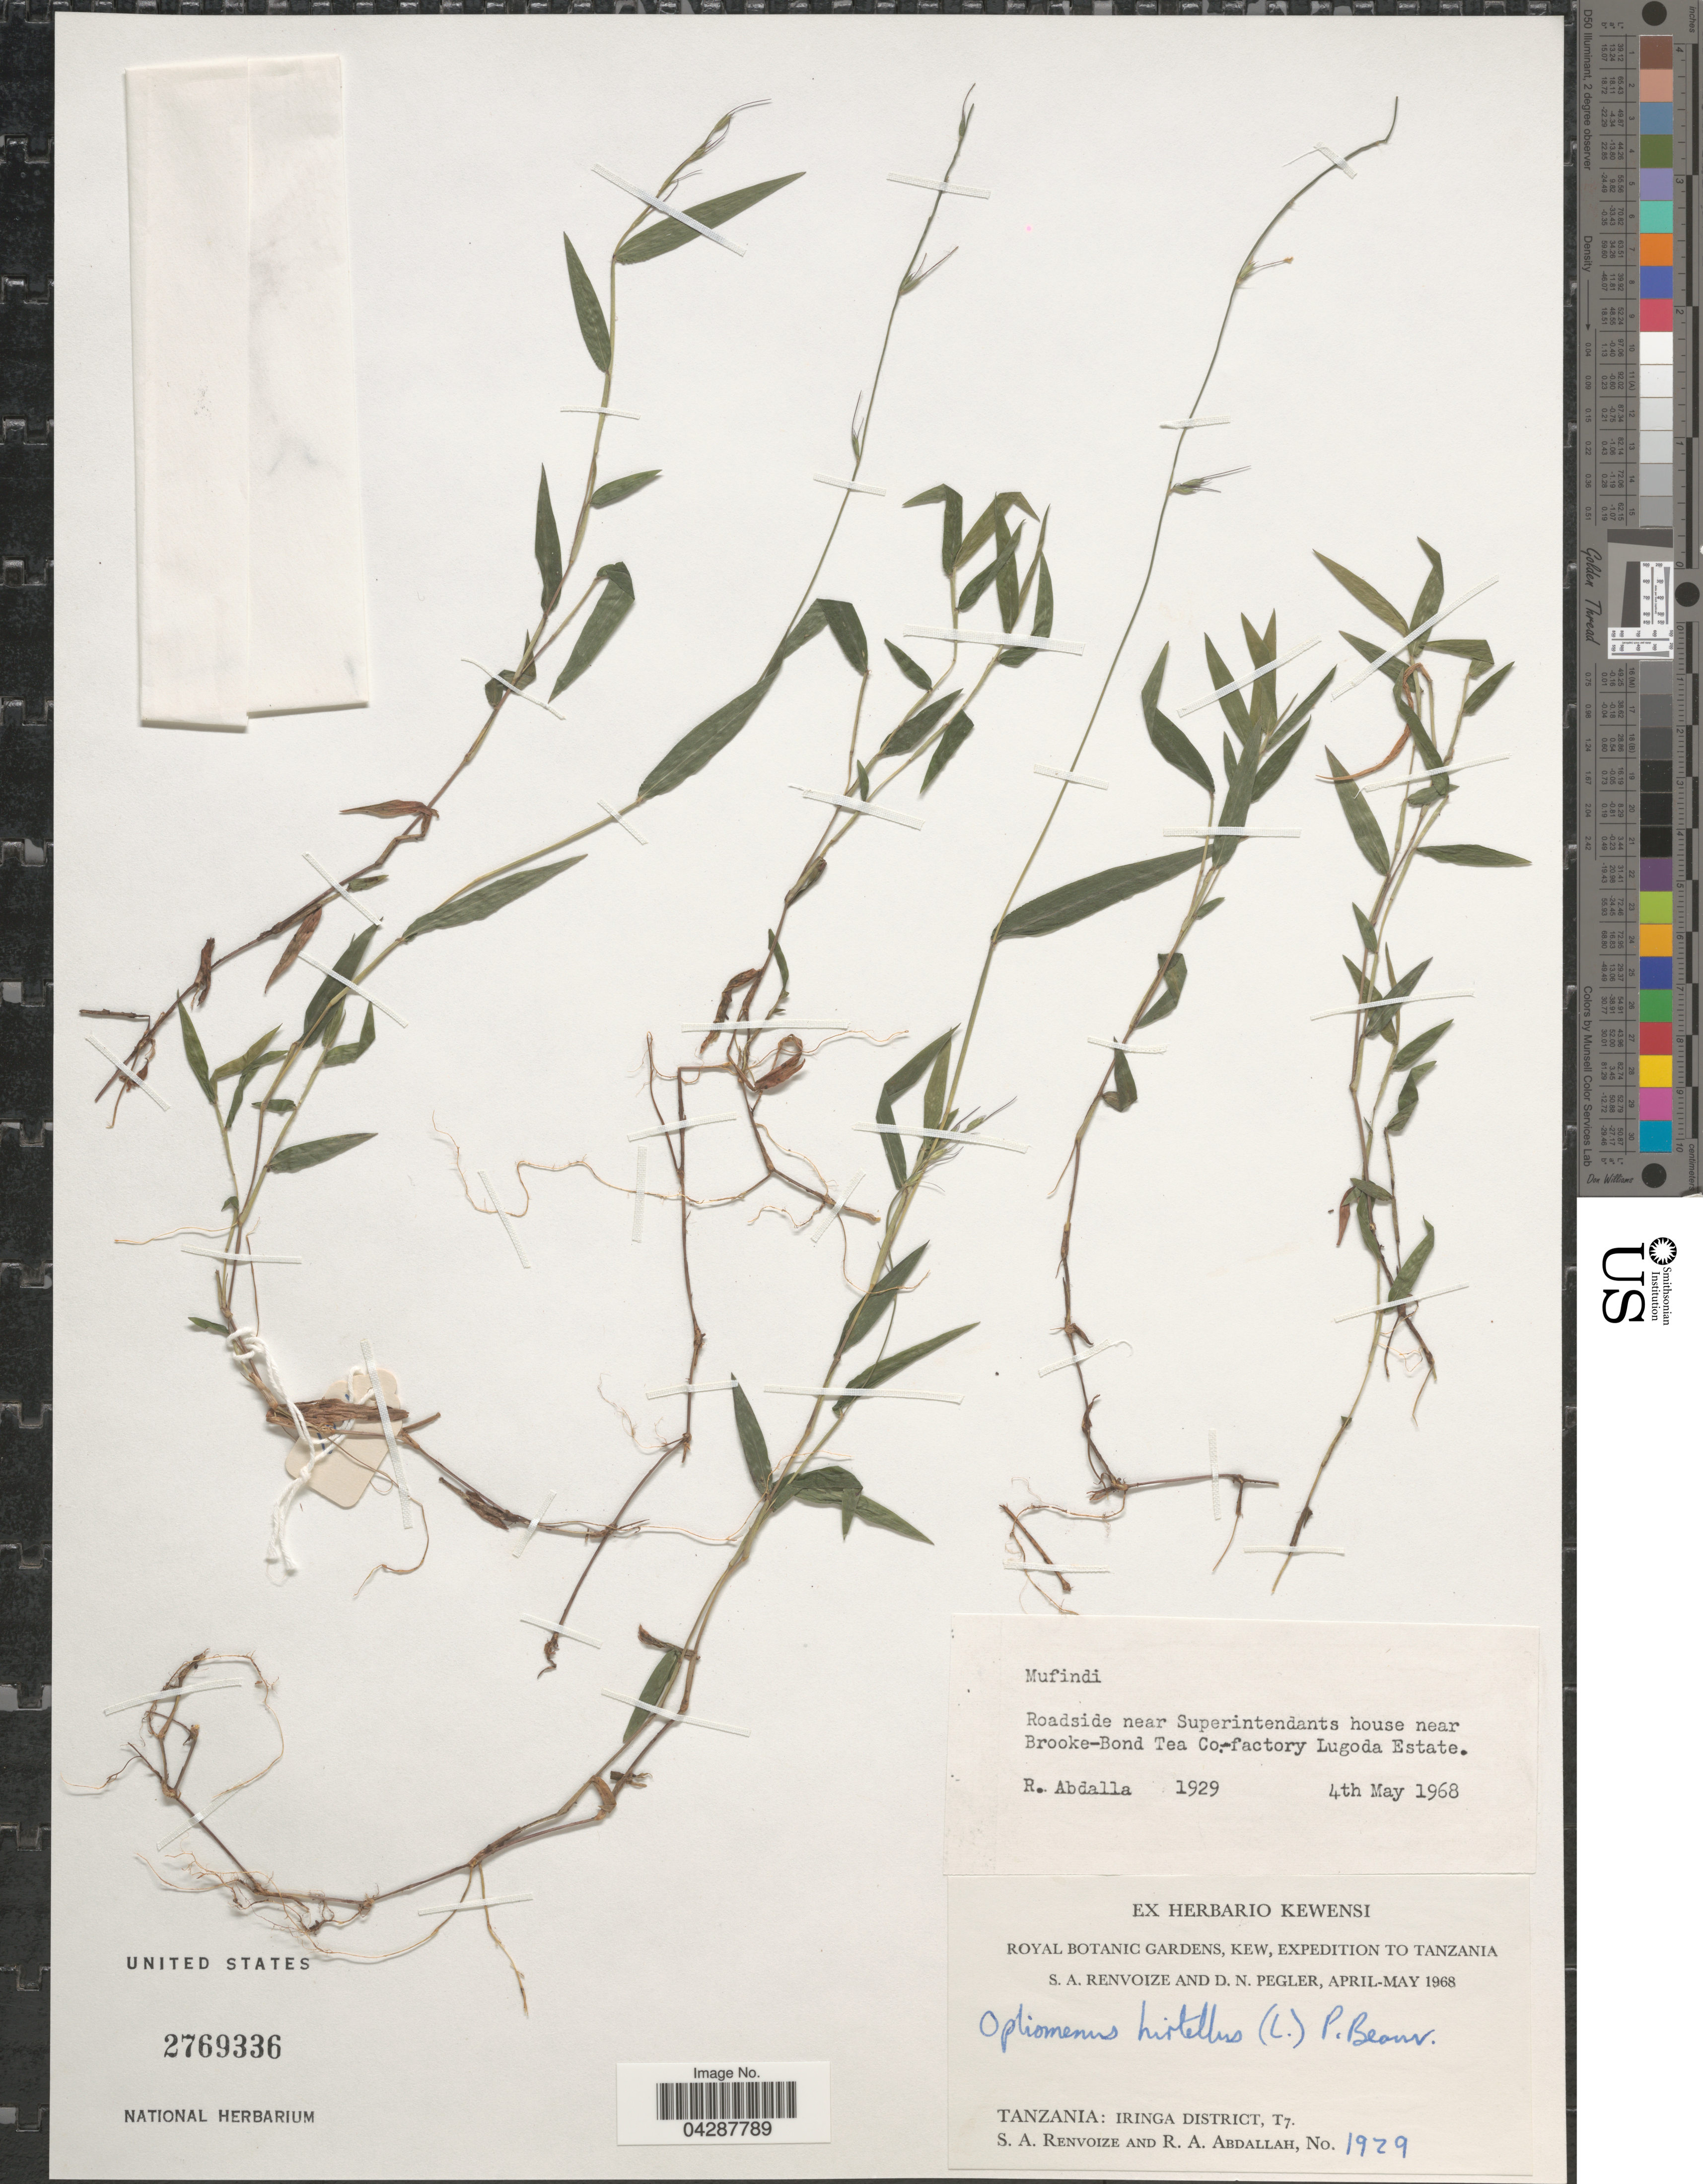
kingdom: Plantae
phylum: Tracheophyta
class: Liliopsida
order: Poales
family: Poaceae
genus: Oplismenus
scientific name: Oplismenus hirtellus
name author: (L.) P. Beauv.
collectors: R. Abdallah & S. A. Renvoize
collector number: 1929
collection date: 1968-05-04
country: Tanzania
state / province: Iringa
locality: Mufindi. Roadside near Superintendants house near Brooke-Bond Tea Co.-factory Lugoda Estate. Royal Botanic Gardens, Expedition to Tanzania. Iringa District, T7.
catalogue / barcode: US 2769336